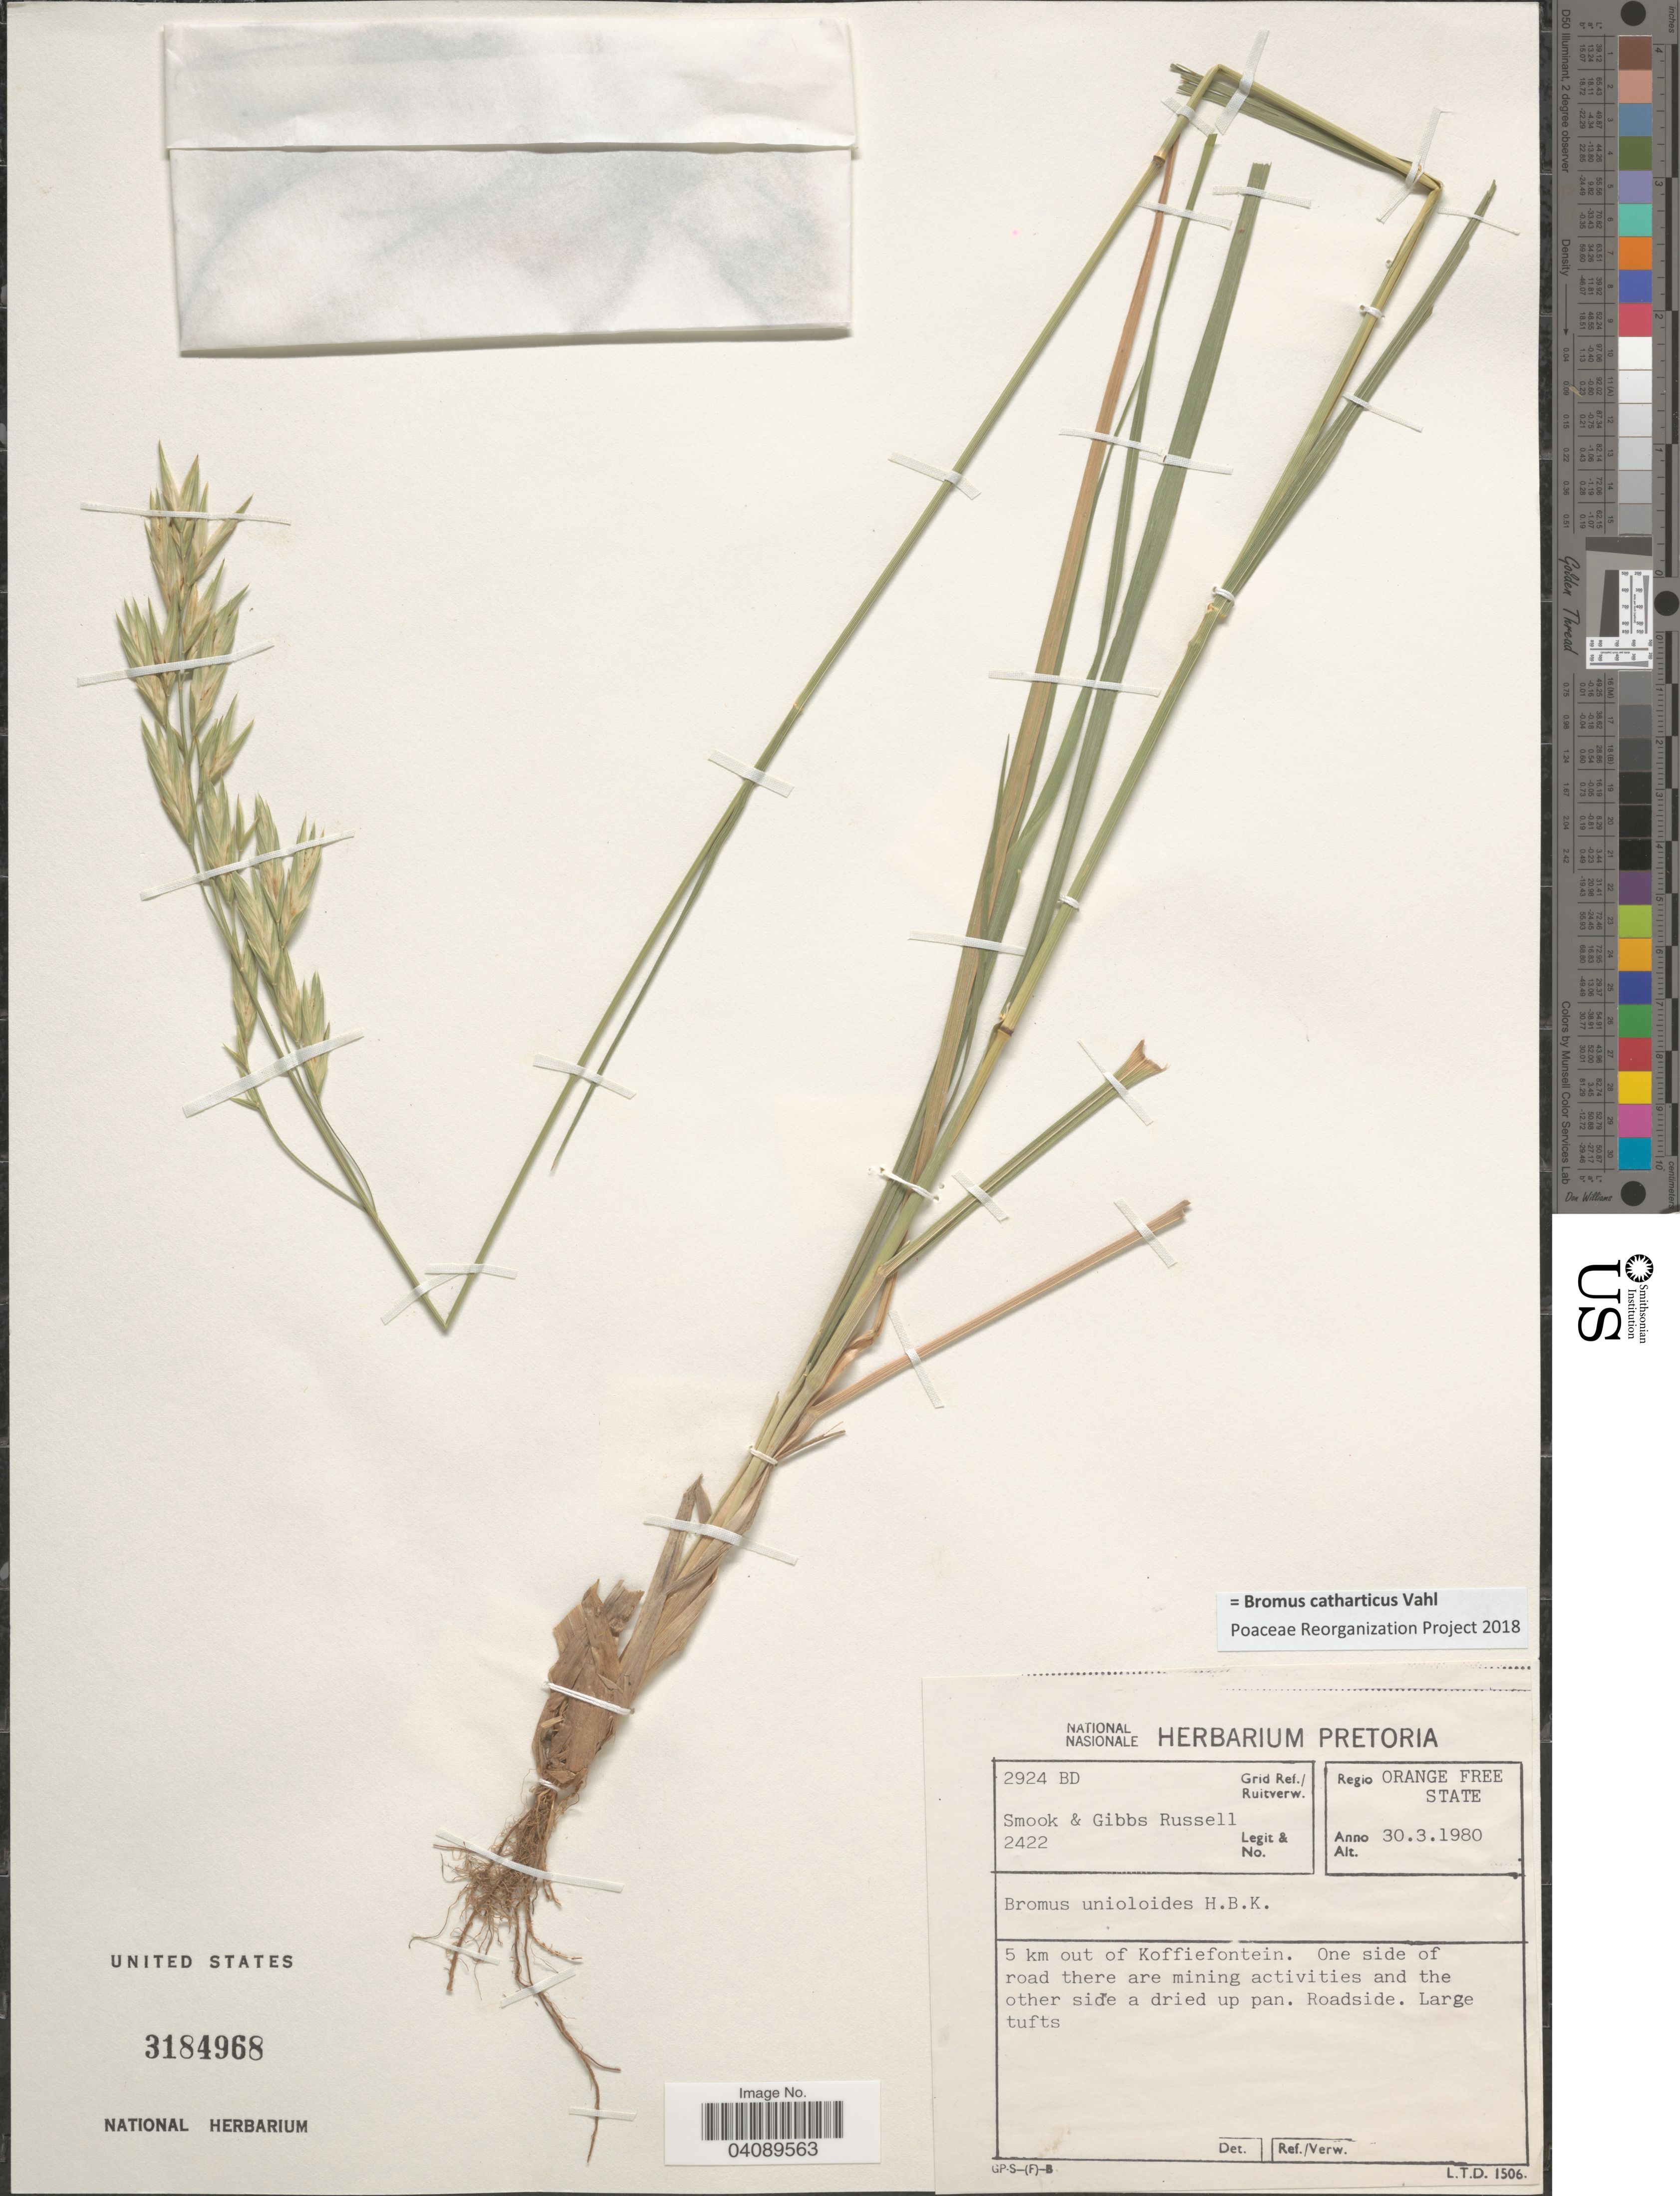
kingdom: Plantae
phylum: Tracheophyta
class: Liliopsida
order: Poales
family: Poaceae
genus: Bromus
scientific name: Bromus catharticus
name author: Vahl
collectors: S. Russell & G. Russell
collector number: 2422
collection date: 1980-03-30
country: South Africa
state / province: Free State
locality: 2924 BD Grid Ref./ Ruitverw. Regio Orange Free State. 5 km out of Koffiefontein.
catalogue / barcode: US 3184968